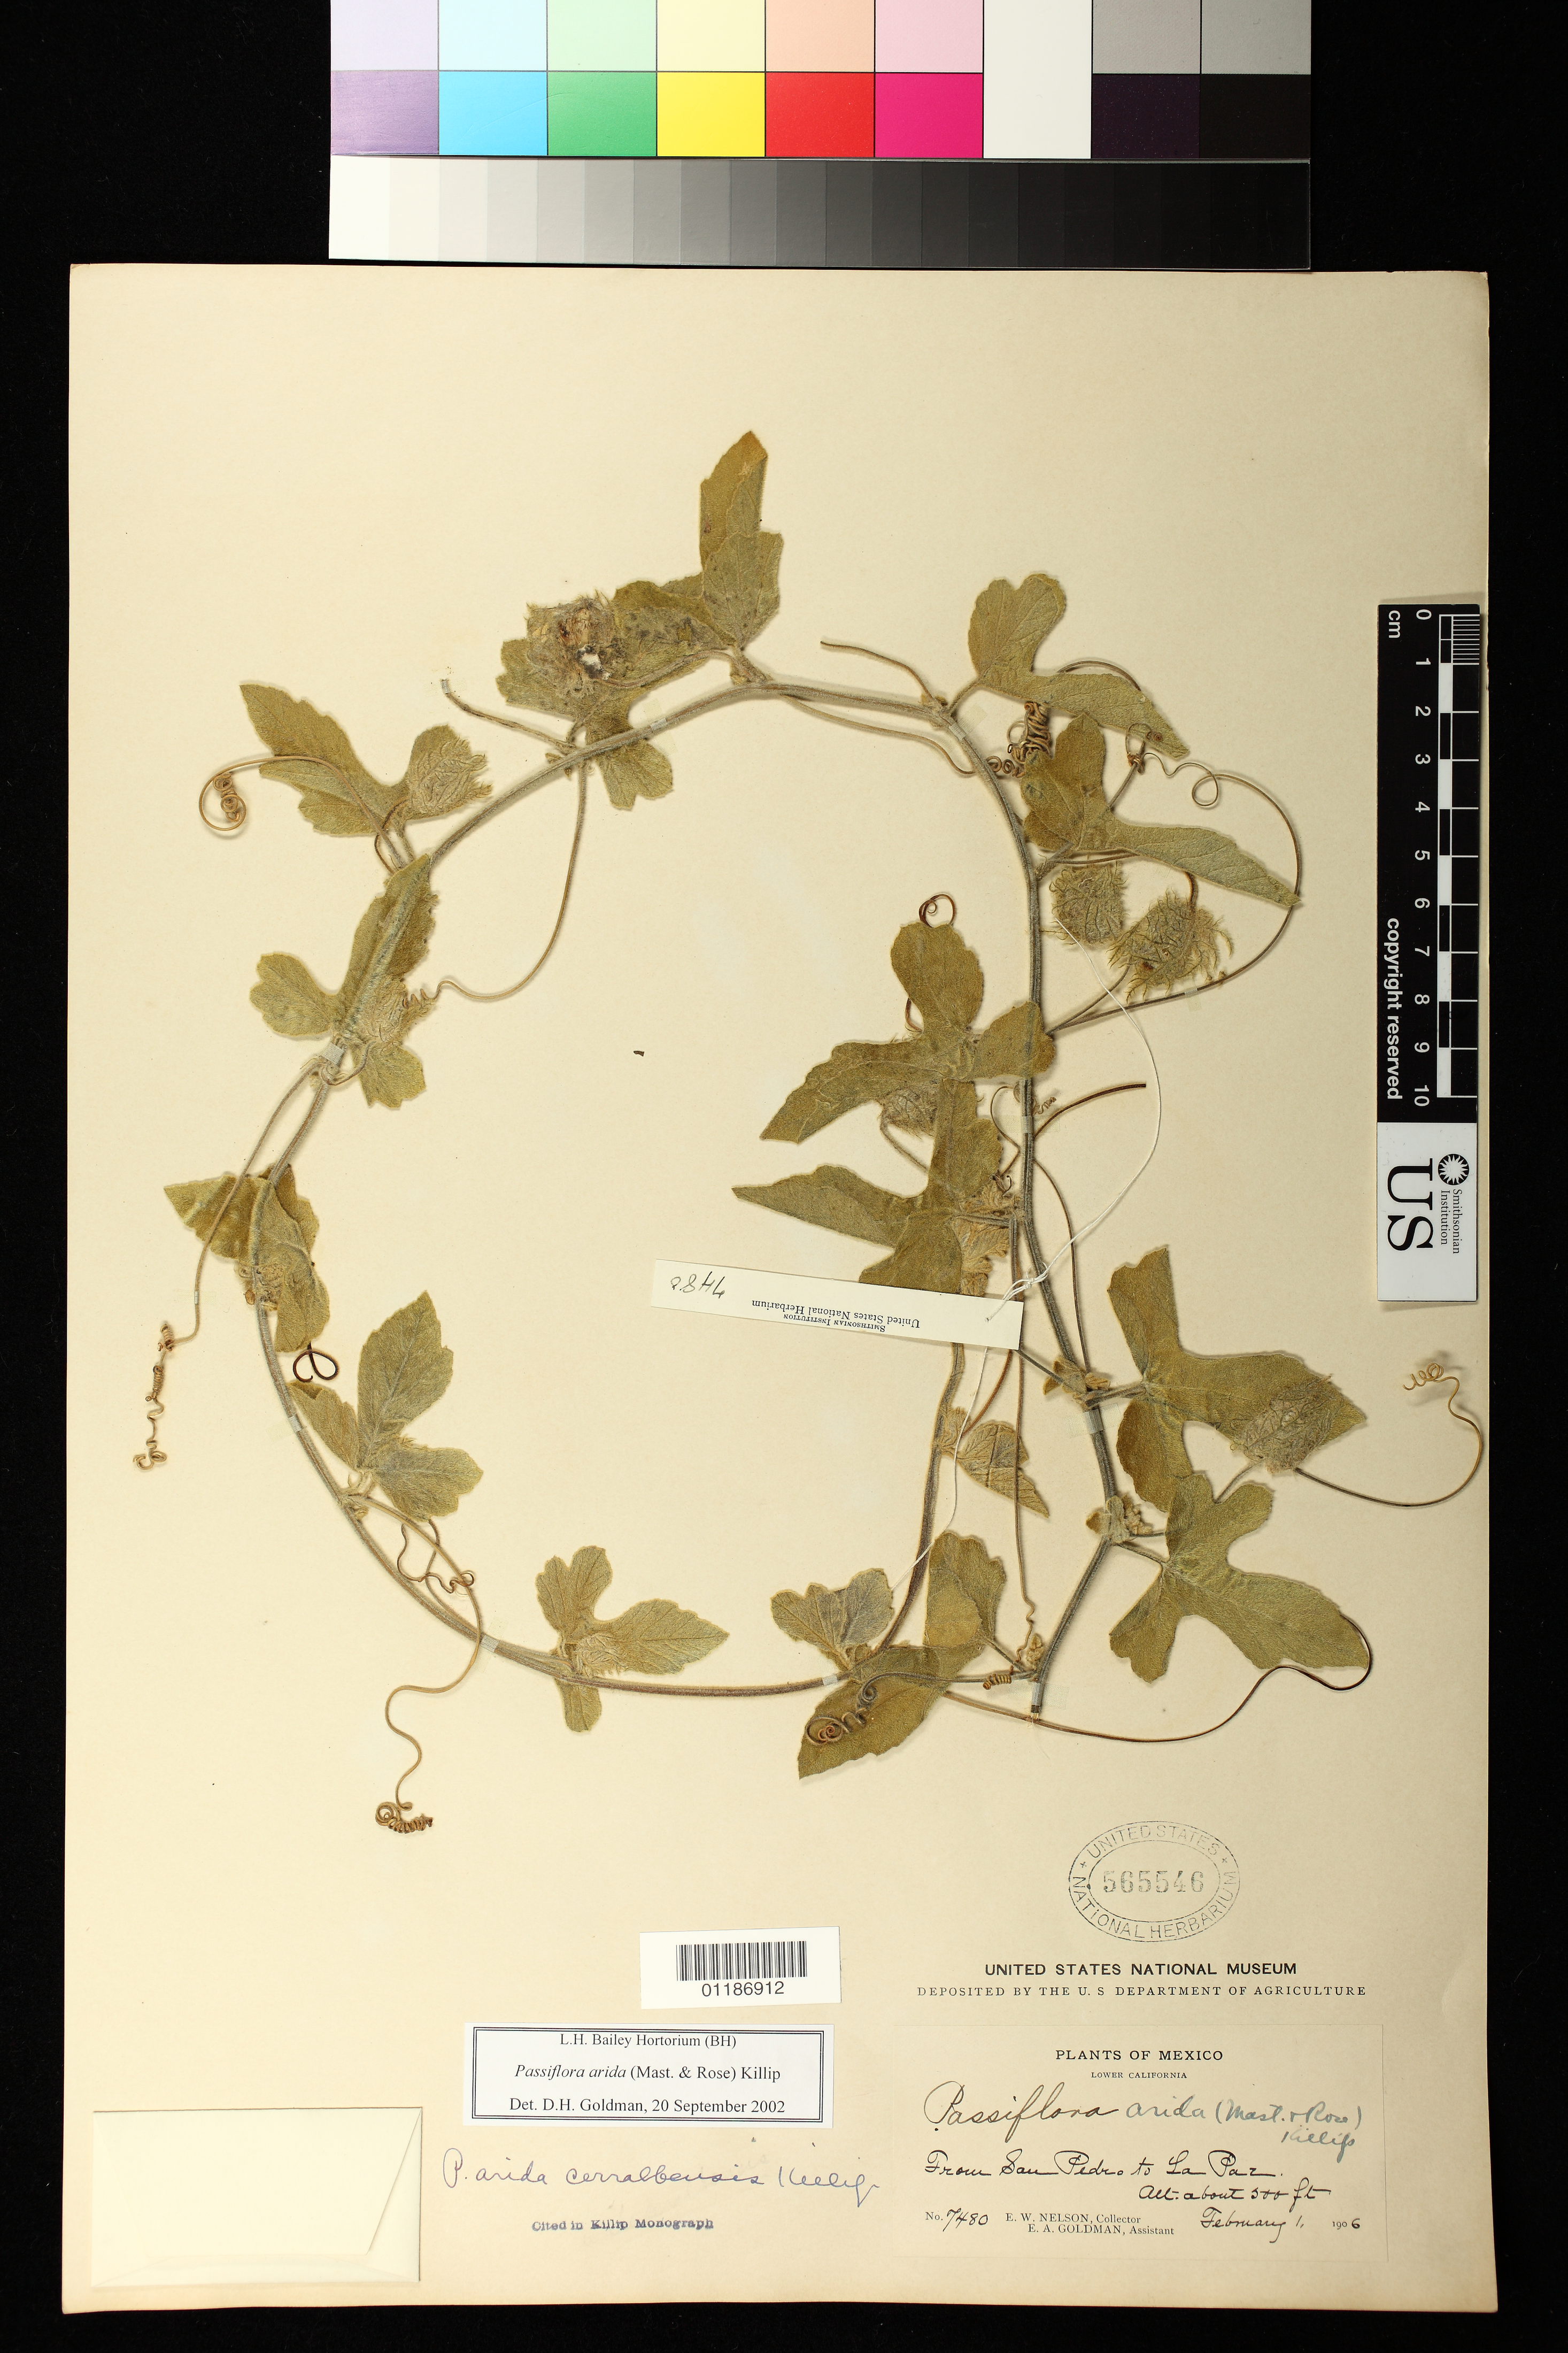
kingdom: Plantae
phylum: Tracheophyta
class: Magnoliopsida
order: Malpighiales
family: Passifloraceae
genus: Passiflora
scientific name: Passiflora pentaschista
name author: (Killip) Svoboda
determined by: Svoboda, Harlan T., (NA), US Department of Agriculture (UNITED STATES)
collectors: E. W. Nelson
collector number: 7480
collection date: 1906-02-01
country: Mexico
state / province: Baja California Sur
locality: From San Pedro to La Paz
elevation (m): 152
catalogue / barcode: US 565546